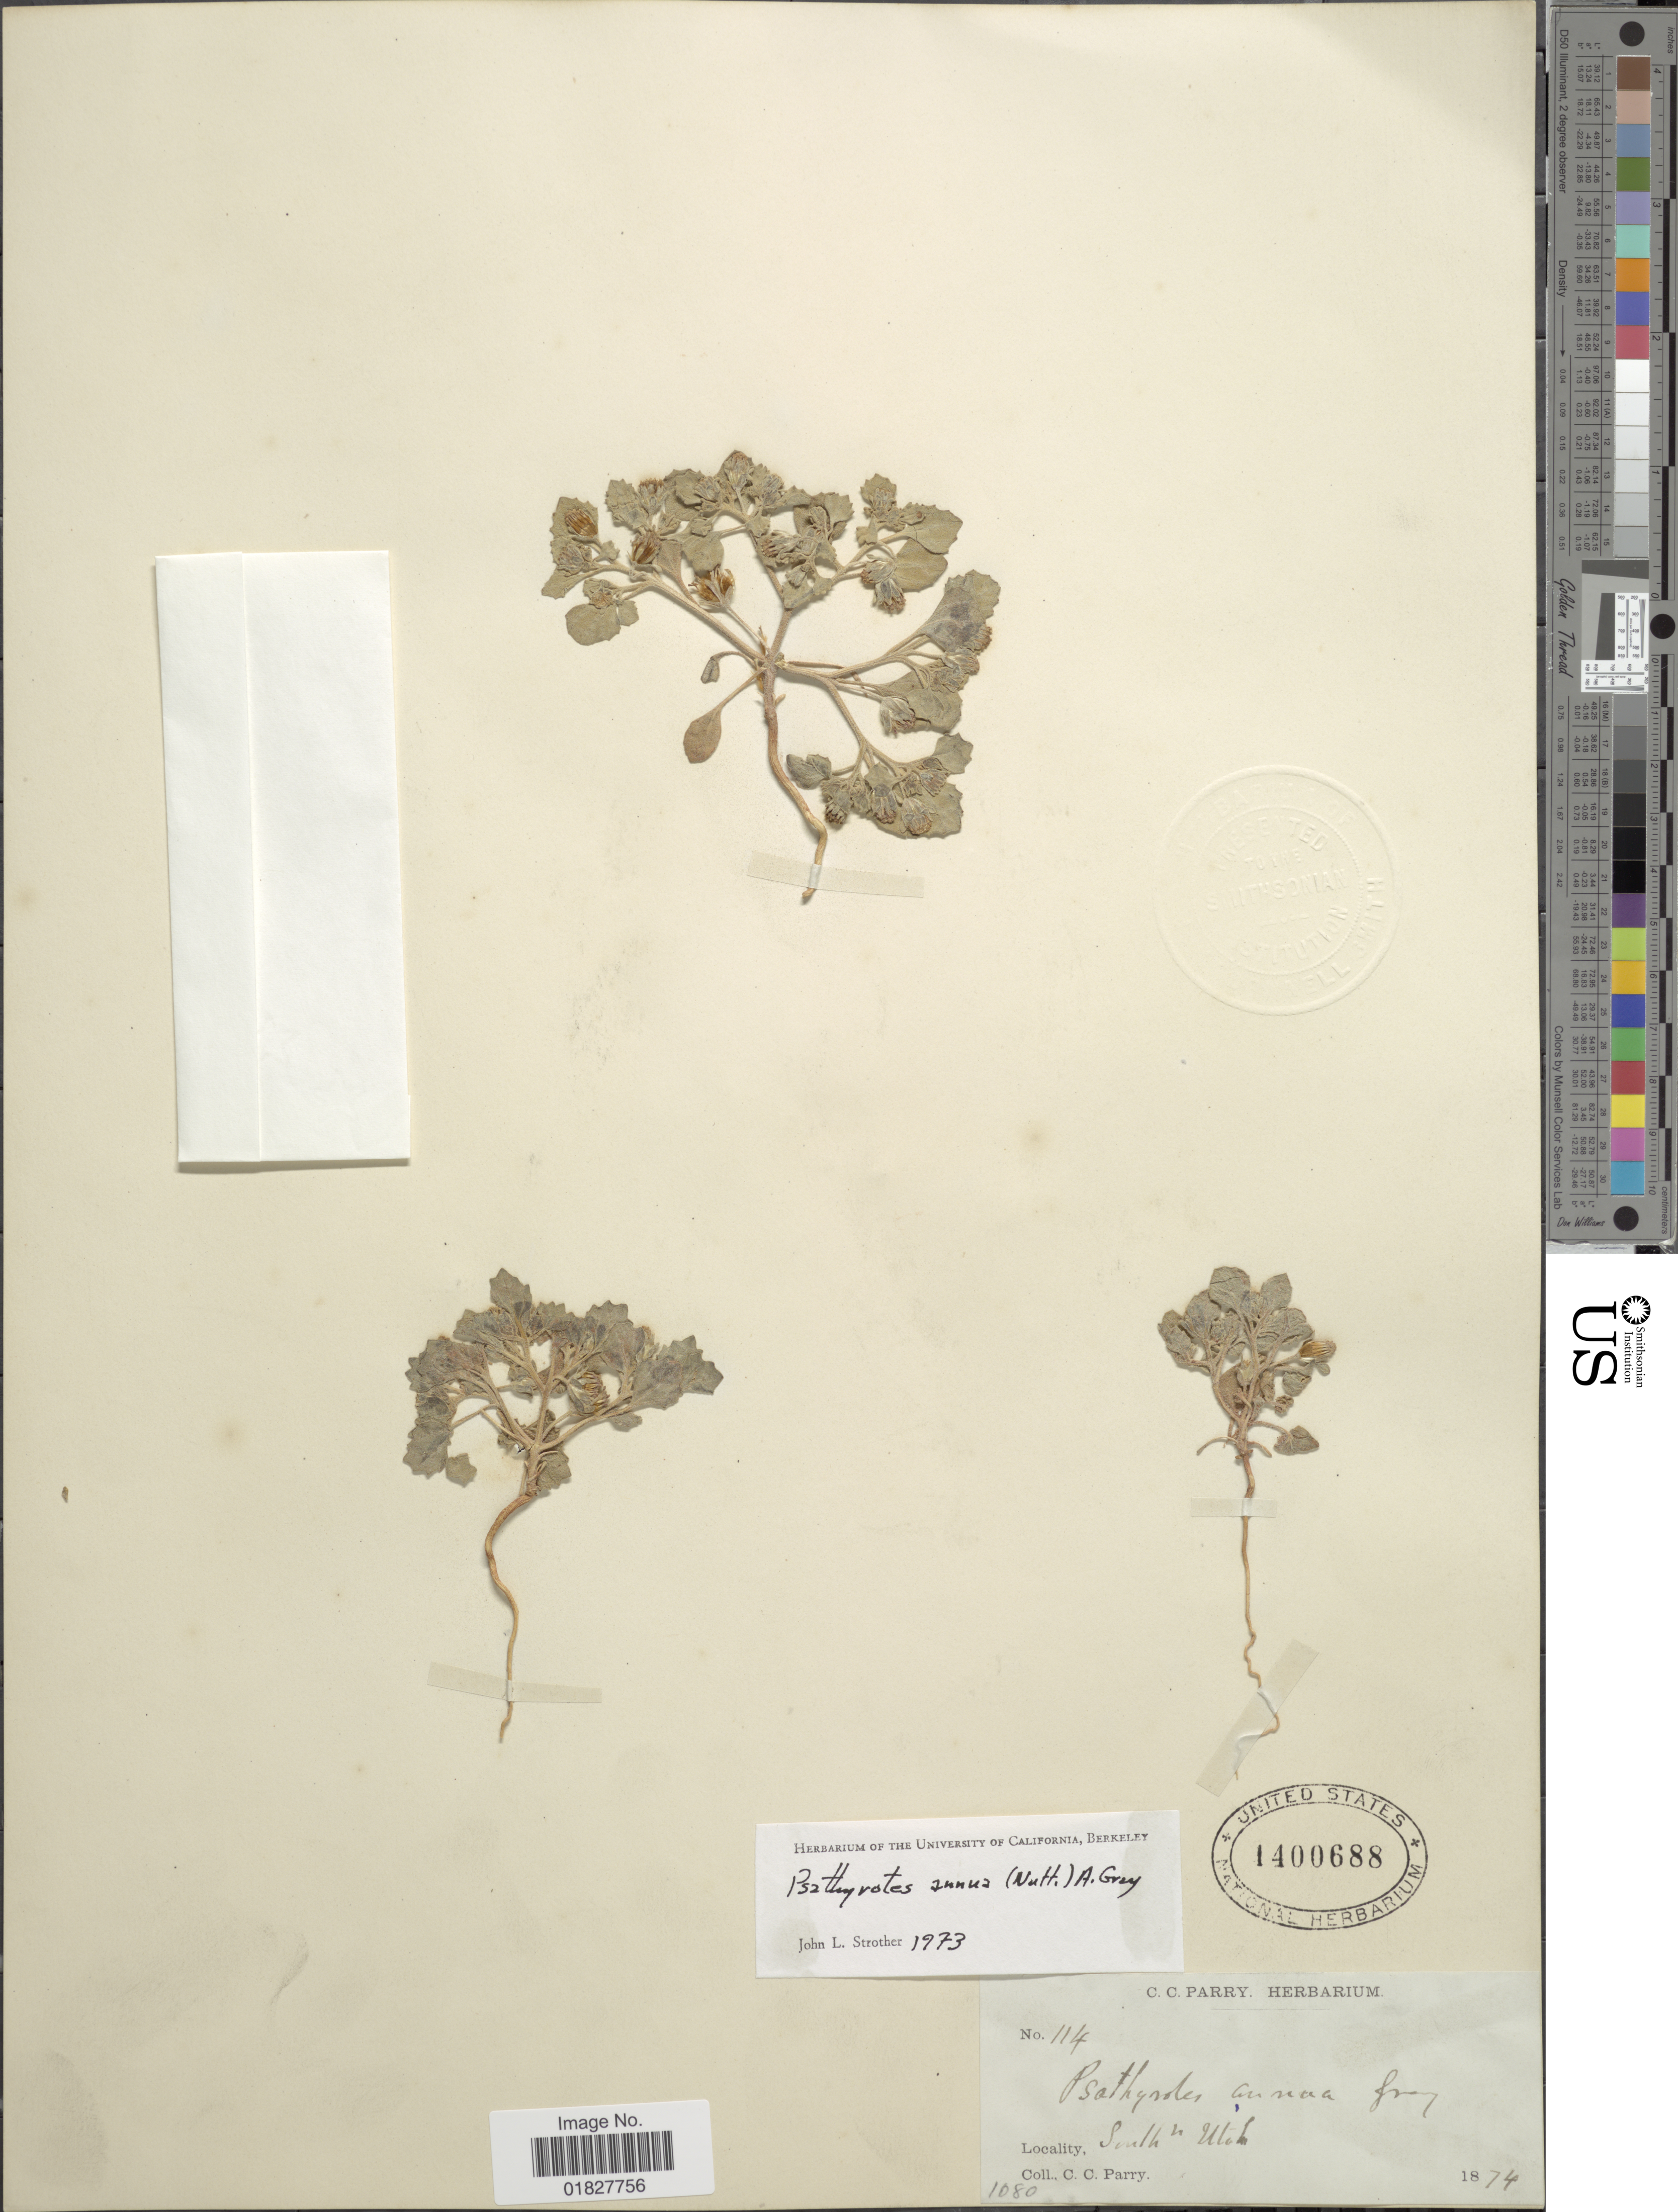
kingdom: Plantae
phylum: Tracheophyta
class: Magnoliopsida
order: Asterales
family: Asteraceae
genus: Psathyrotes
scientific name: Psathyrotes annua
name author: (Nutt.) A. Gray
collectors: C. C. Parry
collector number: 114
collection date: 1874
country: United States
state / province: Utah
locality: Southn Utah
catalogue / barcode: US 1400688